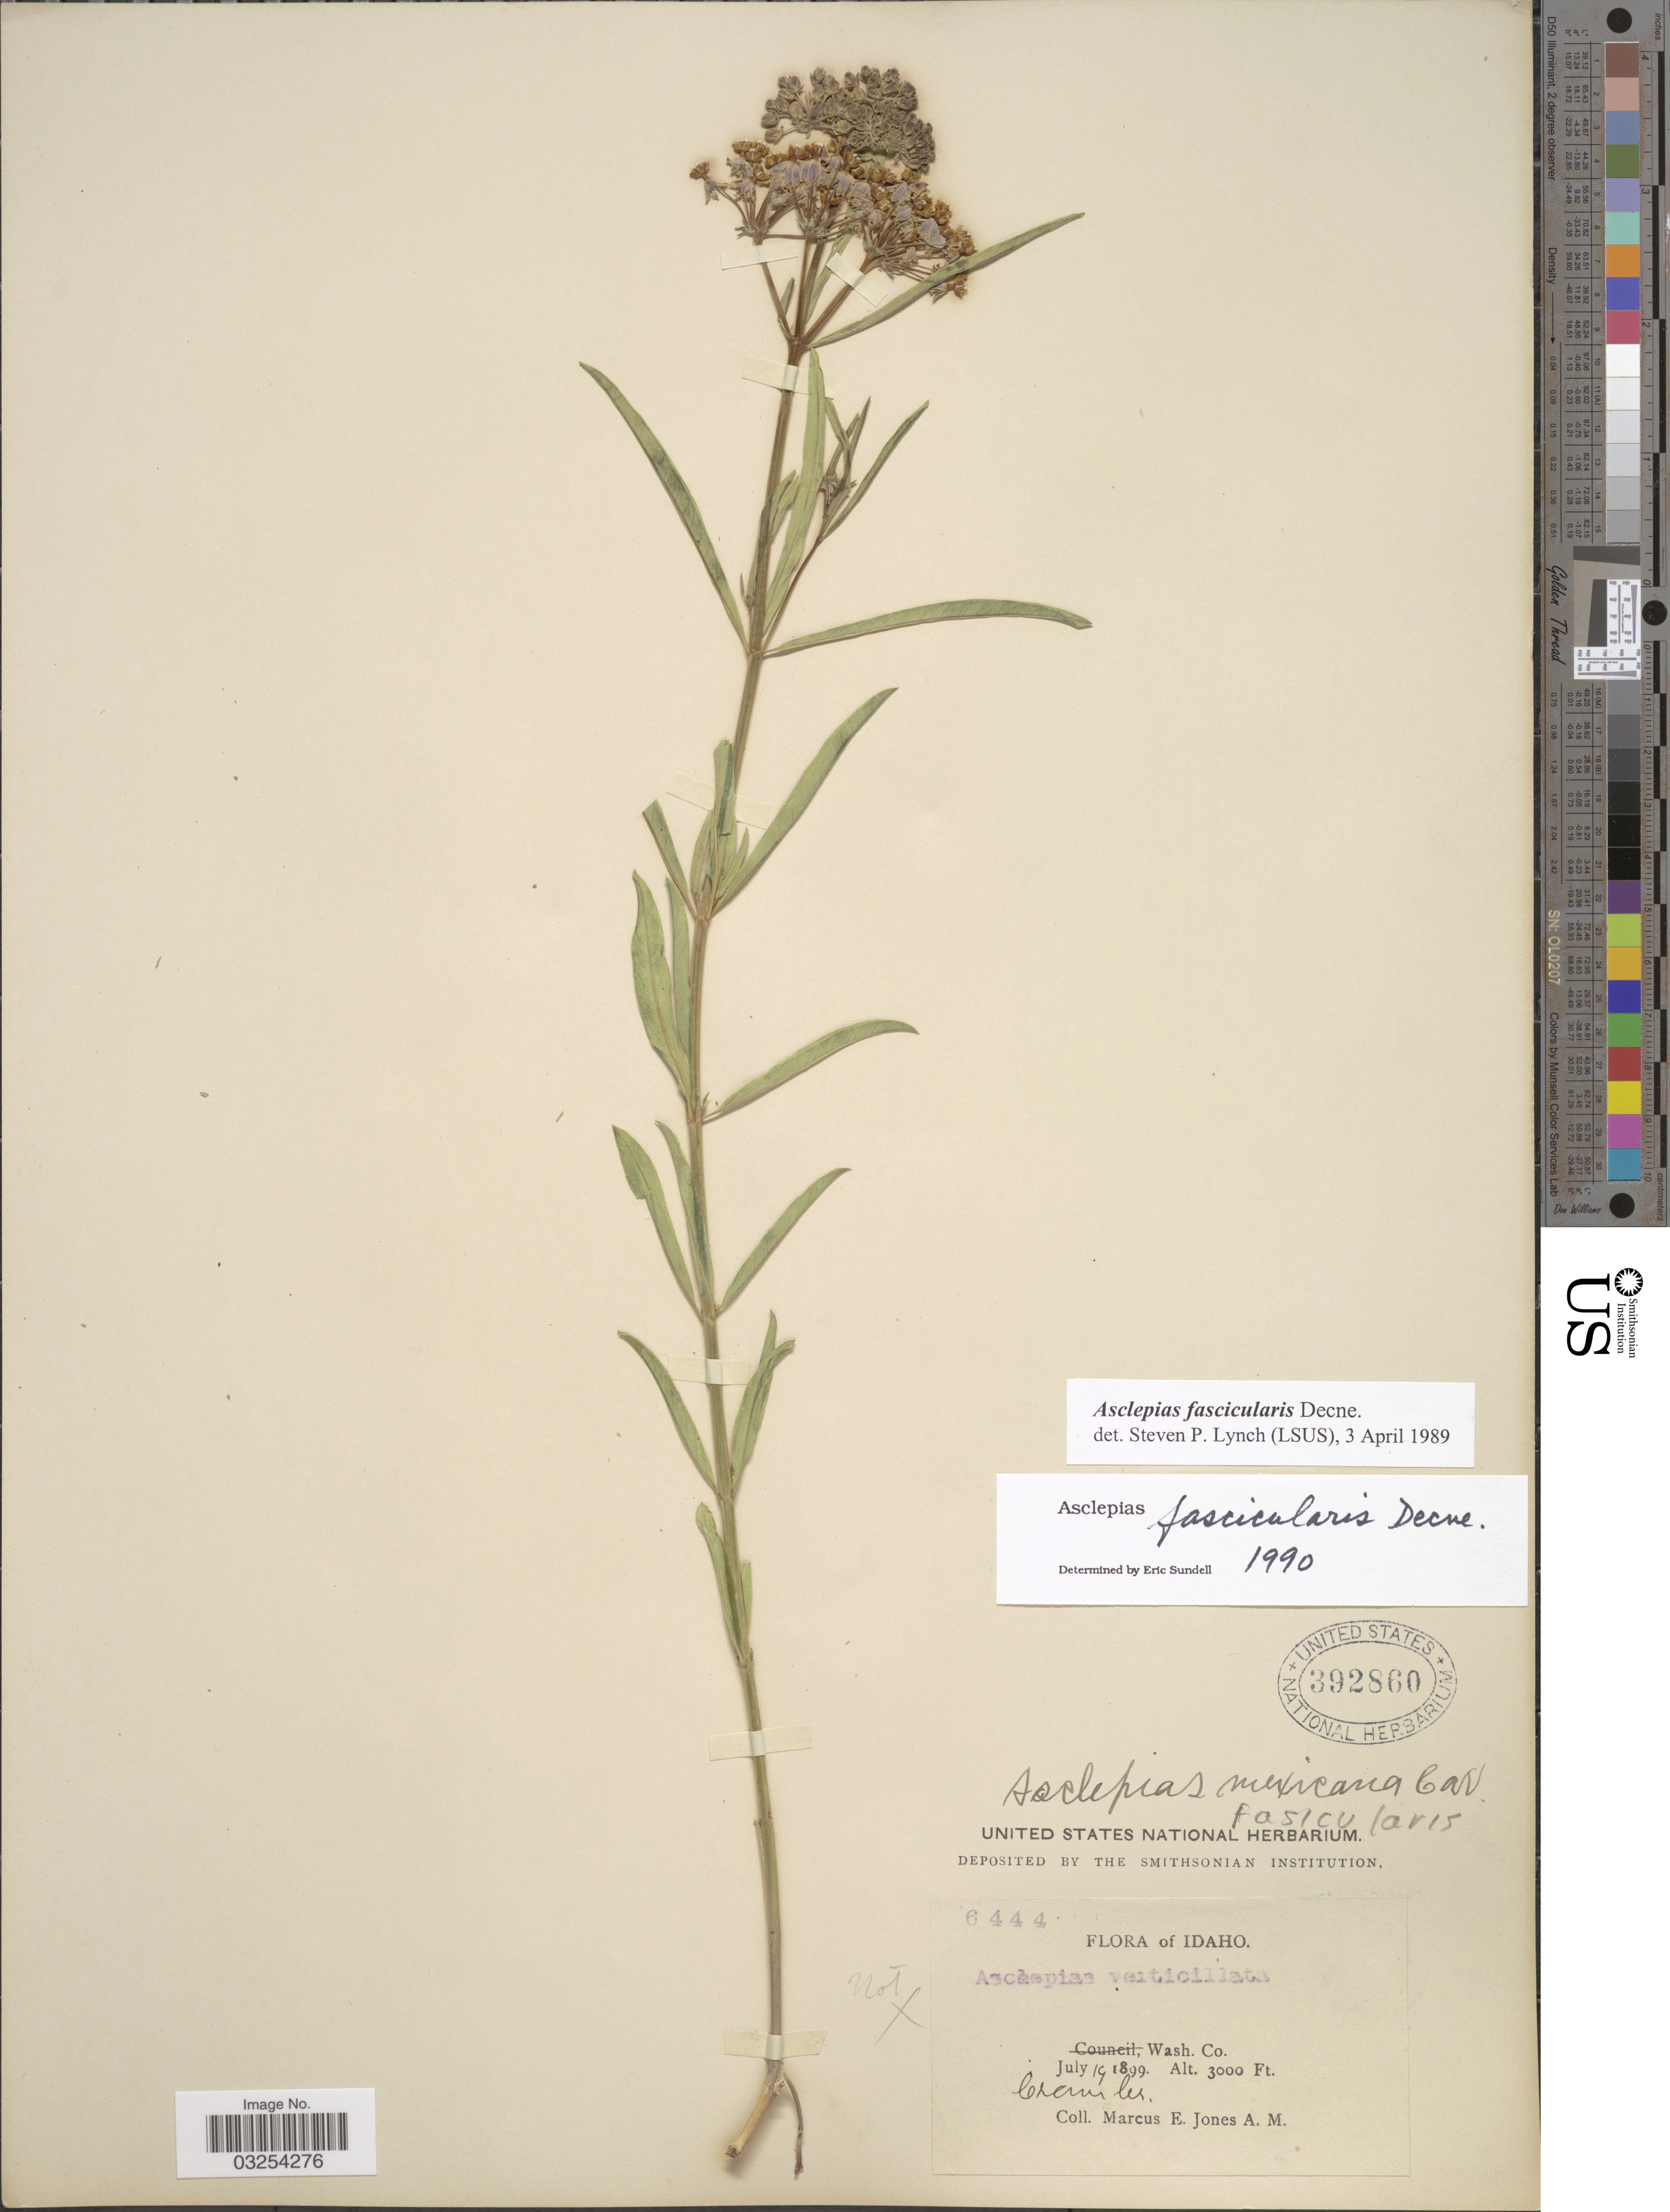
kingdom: Plantae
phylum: Tracheophyta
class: Magnoliopsida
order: Gentianales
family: Apocynaceae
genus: Asclepias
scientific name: Asclepias fascicularis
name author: Decne.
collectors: M. E. Jones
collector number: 6444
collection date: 1899-07-14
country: United States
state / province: Idaho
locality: Wash Co. Corvallis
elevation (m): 914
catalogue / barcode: US 392860